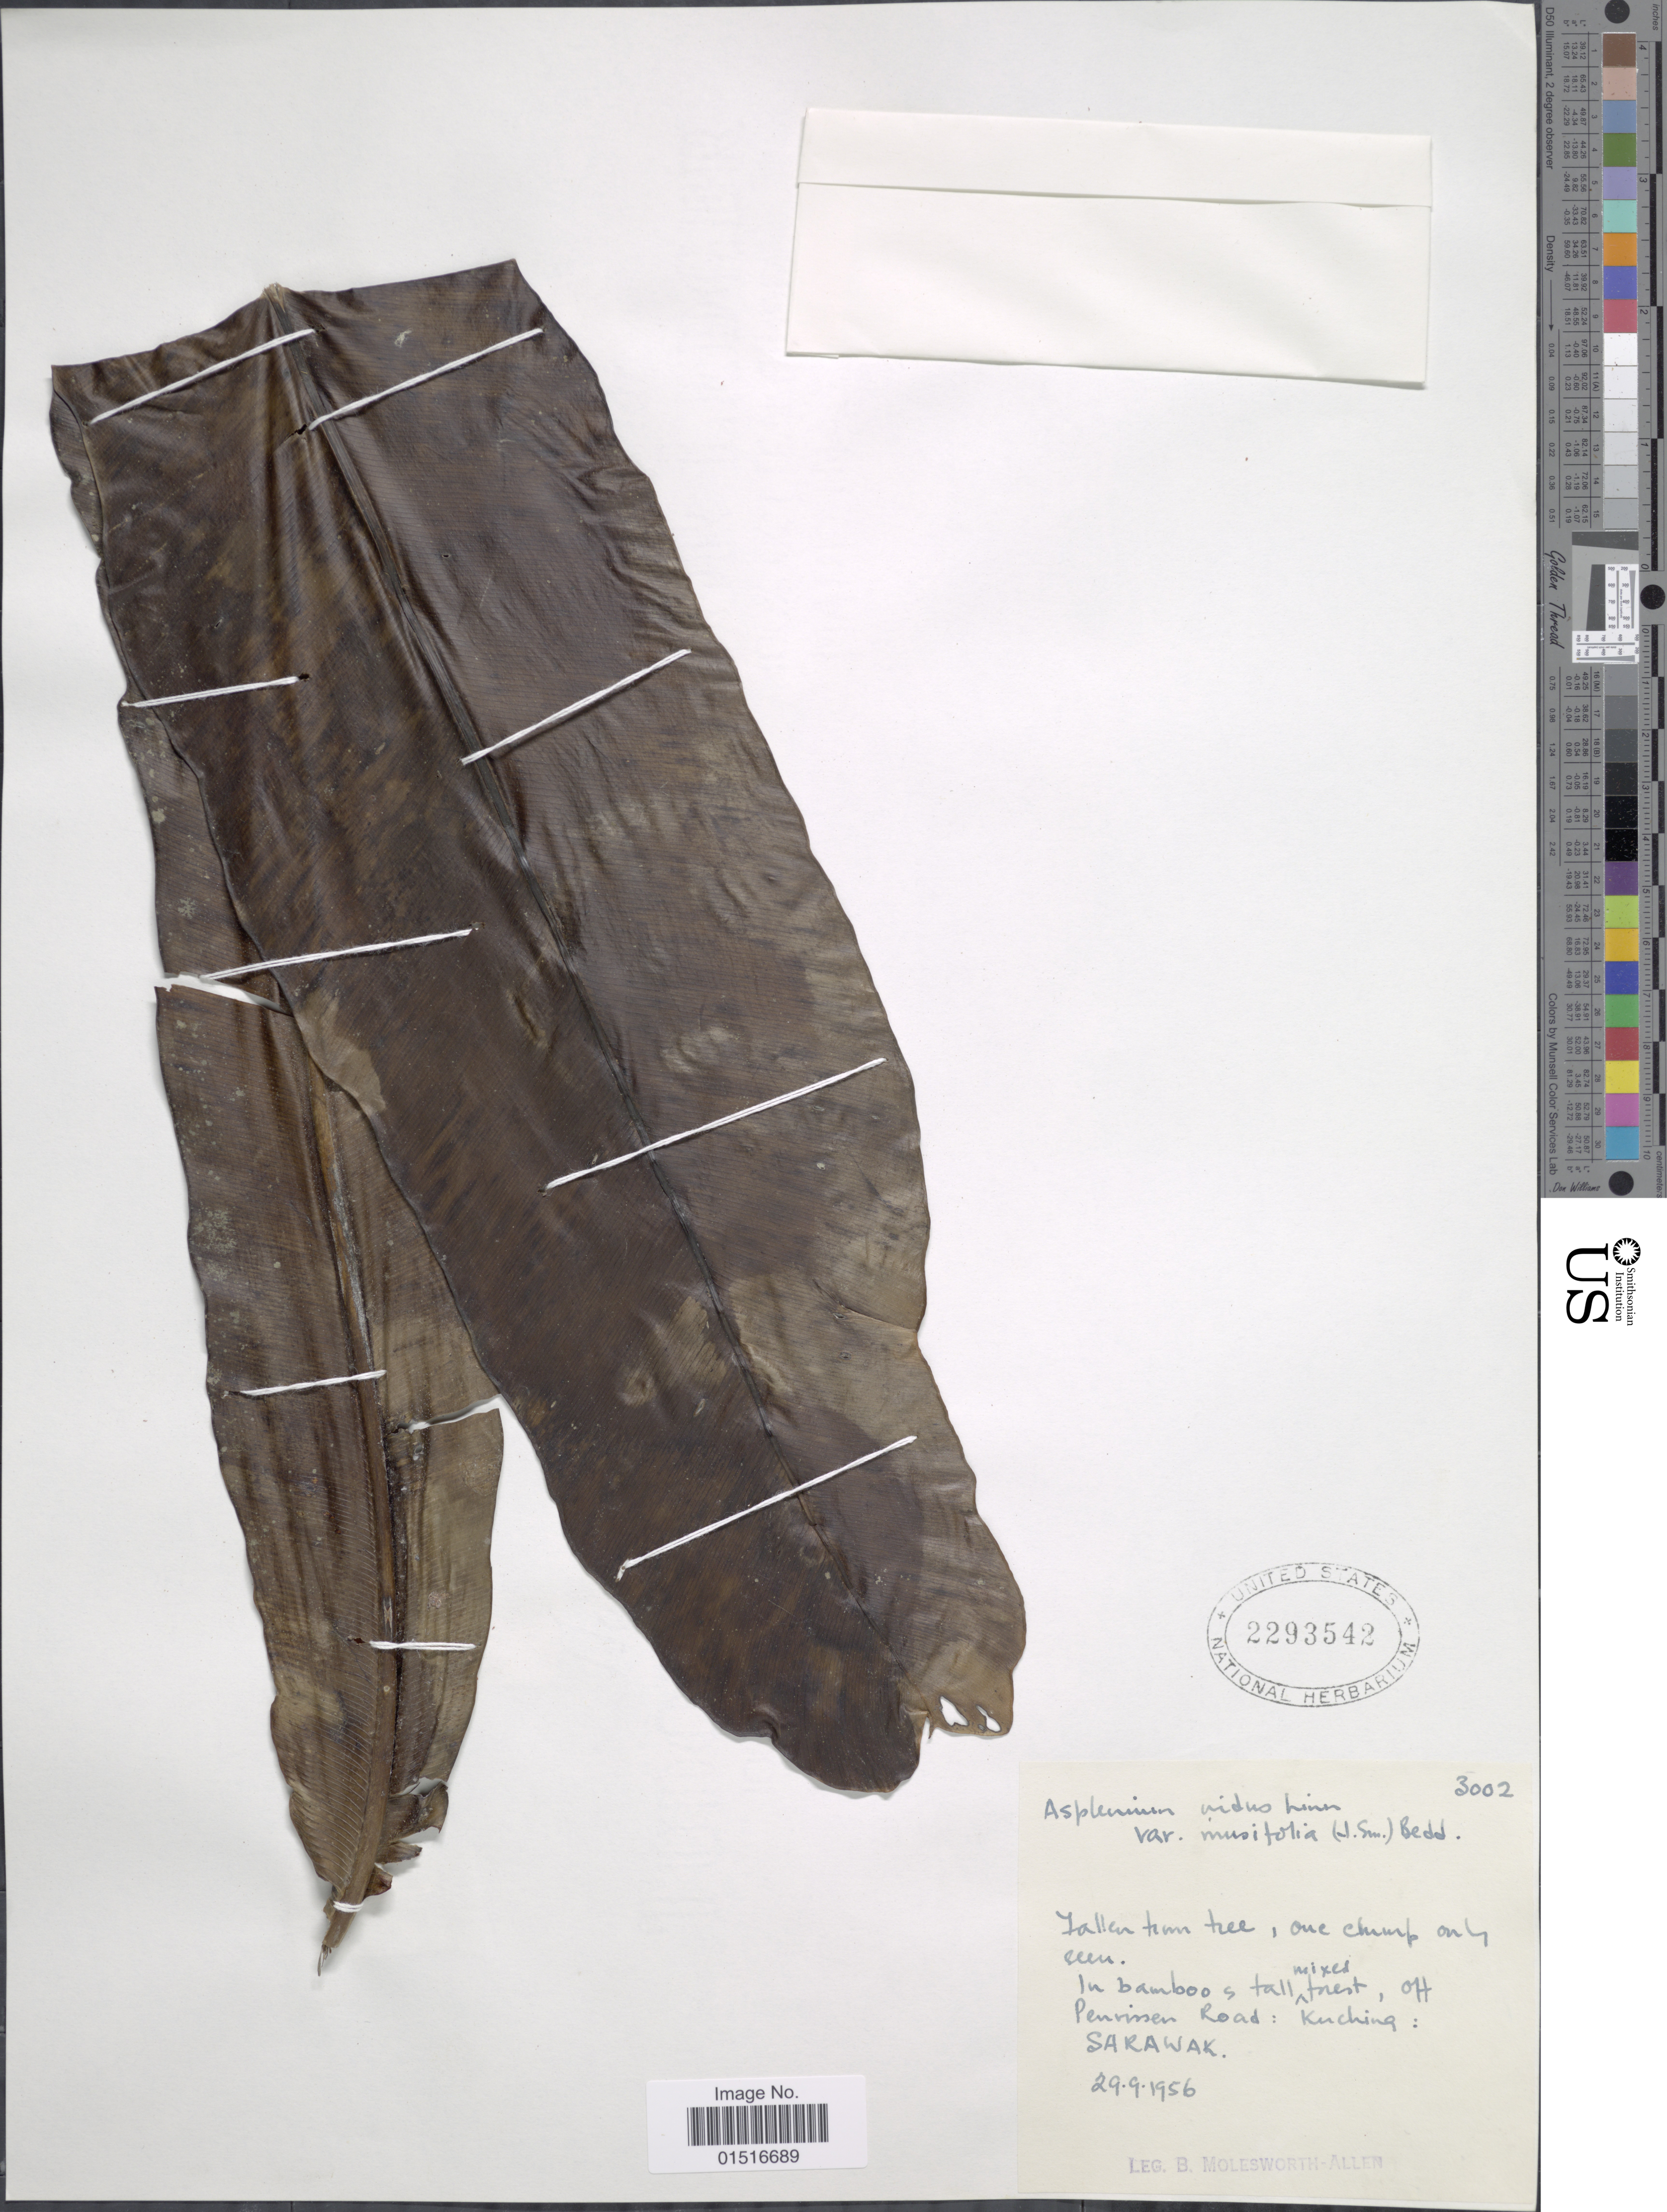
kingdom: Plantae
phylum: Tracheophyta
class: Polypodiopsida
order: Polypodiales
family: Aspleniaceae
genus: Asplenium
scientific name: Asplenium nidus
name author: L.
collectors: B. E. G. Molesworth-Allen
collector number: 3002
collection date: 1956-09-29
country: Malaysia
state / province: Sarawak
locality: In bamboos tall mixed forest, off Penrissen Road: Kuching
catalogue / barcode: US 2293542